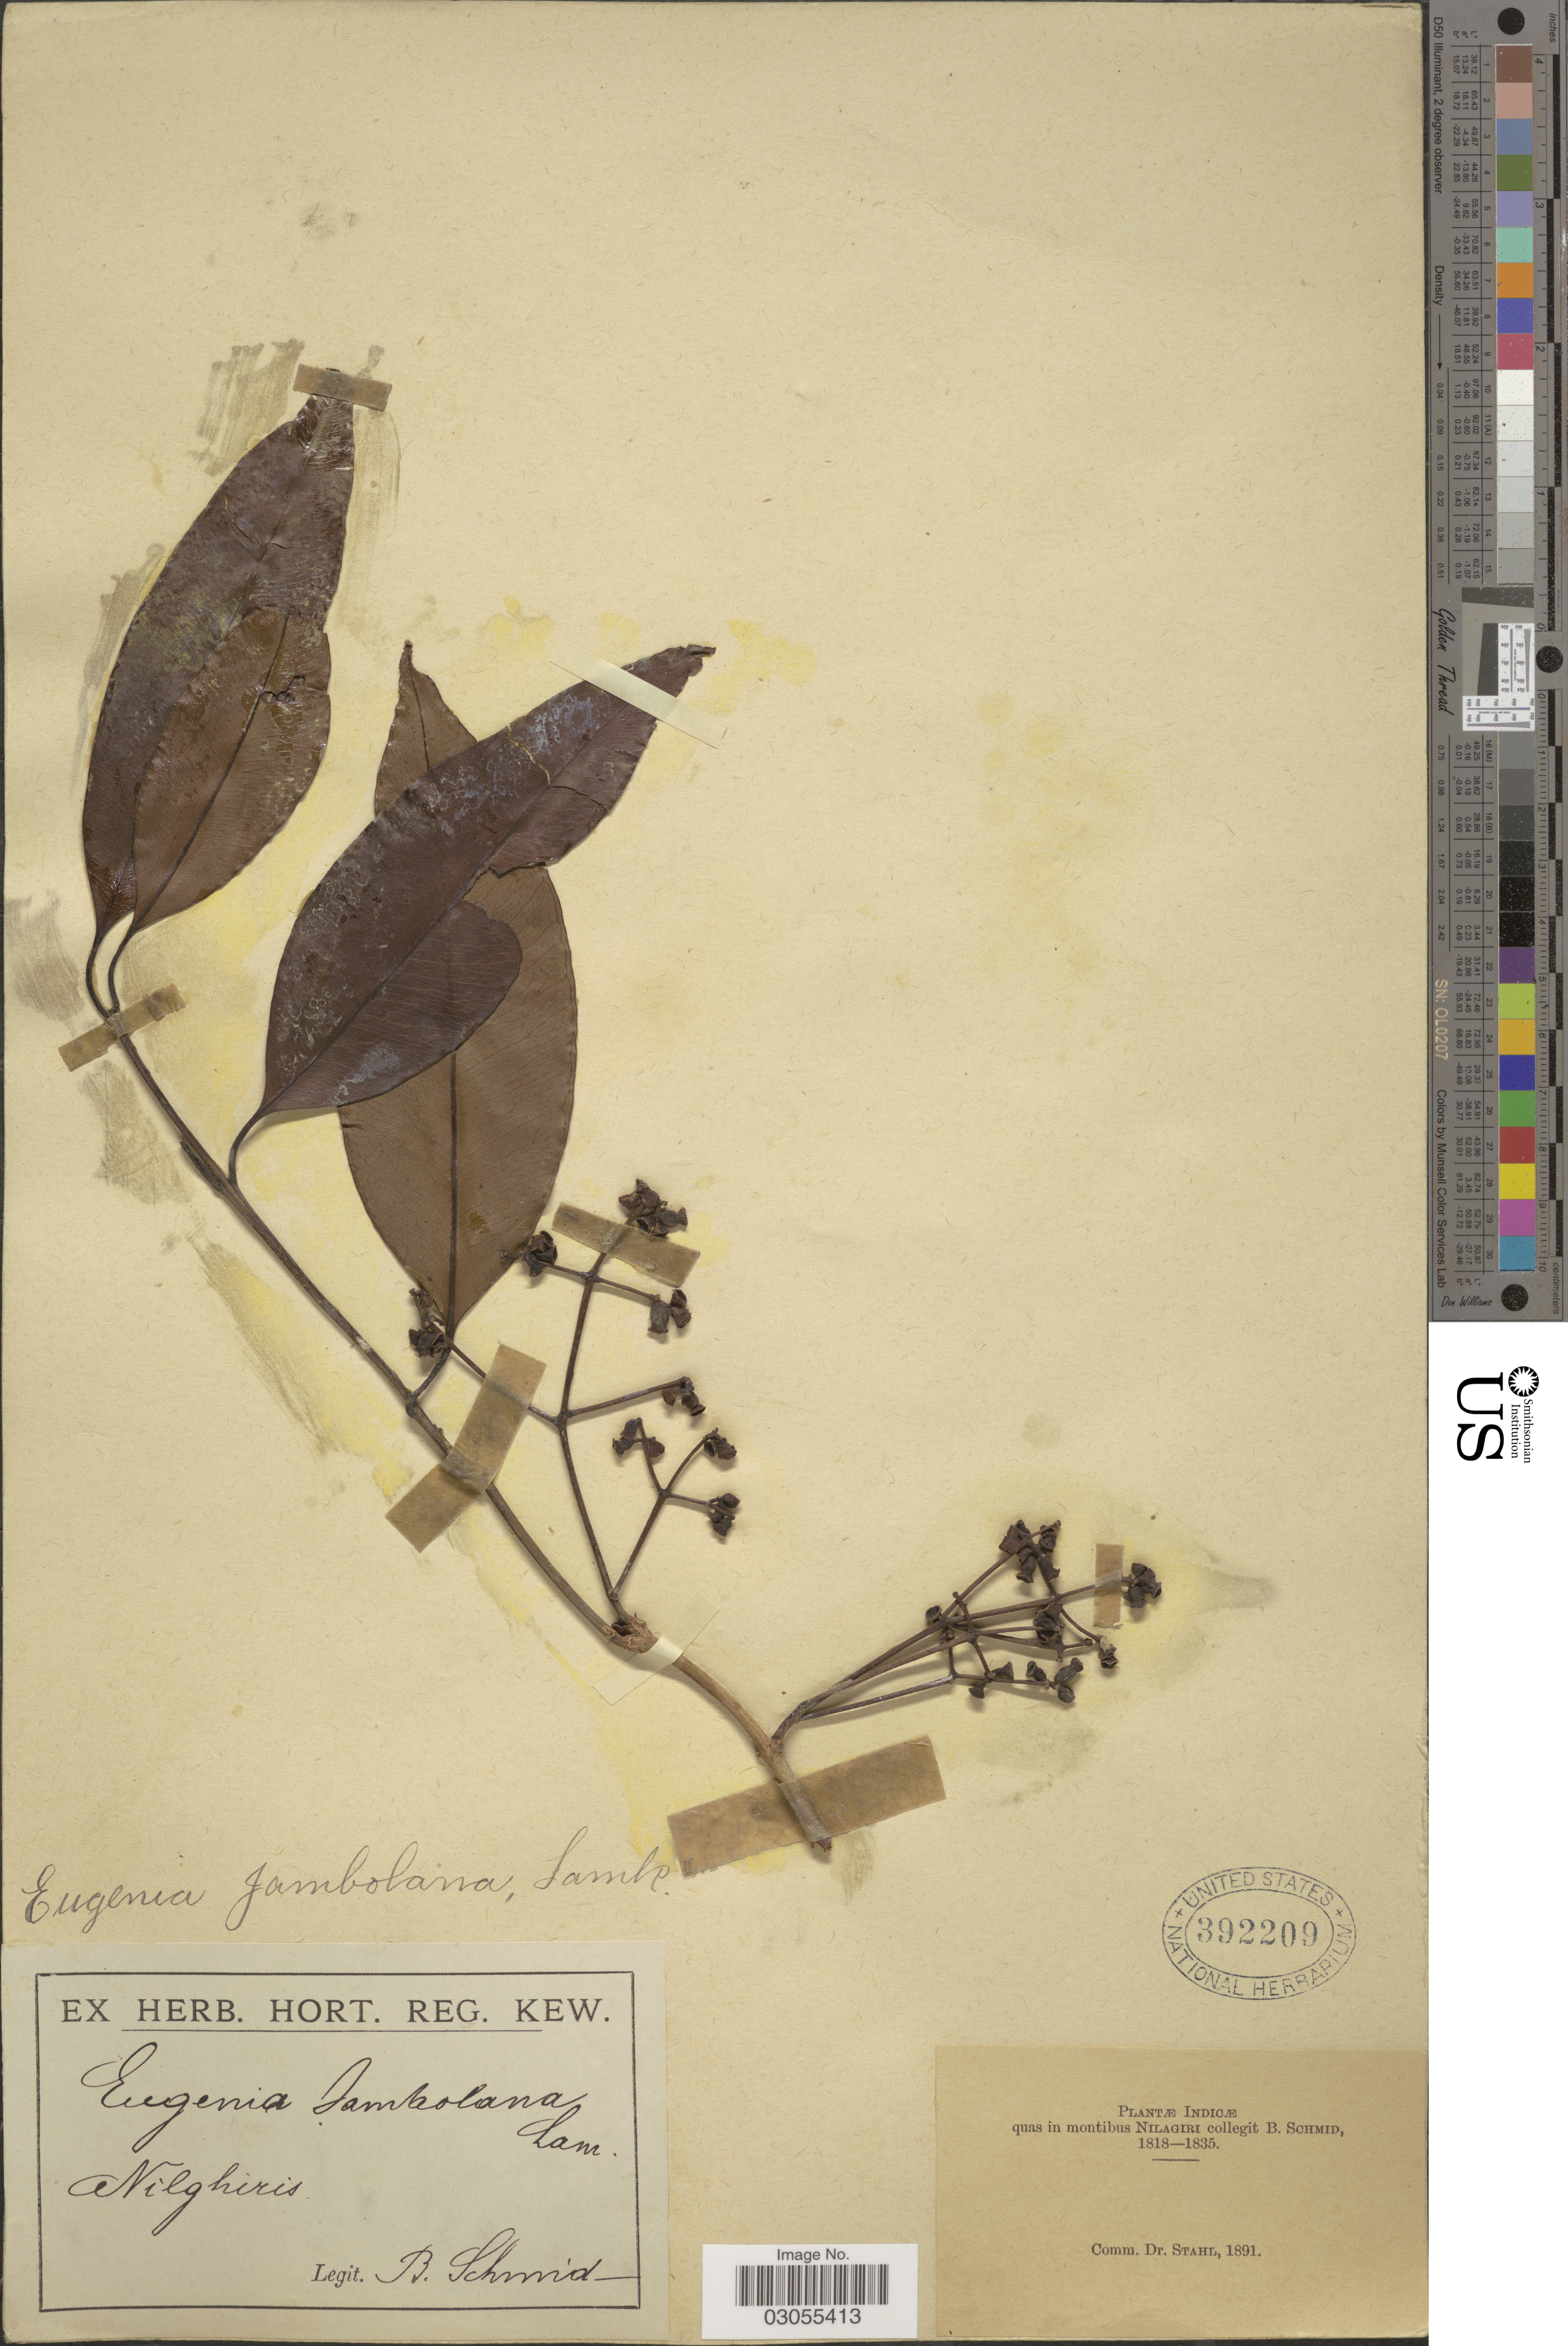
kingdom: Plantae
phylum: Tracheophyta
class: Magnoliopsida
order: Myrtales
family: Myrtaceae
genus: Syzygium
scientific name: Syzygium cumini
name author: (L.) Skeels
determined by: Strong, Mark T., (BOT), Smithsonian Institution - National Museum of Natural History (UNITED STATES)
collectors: B. Schmid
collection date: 1818/1835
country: India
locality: Indicae quas in montibus Nilagiri. Nilghiris.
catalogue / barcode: US 392209